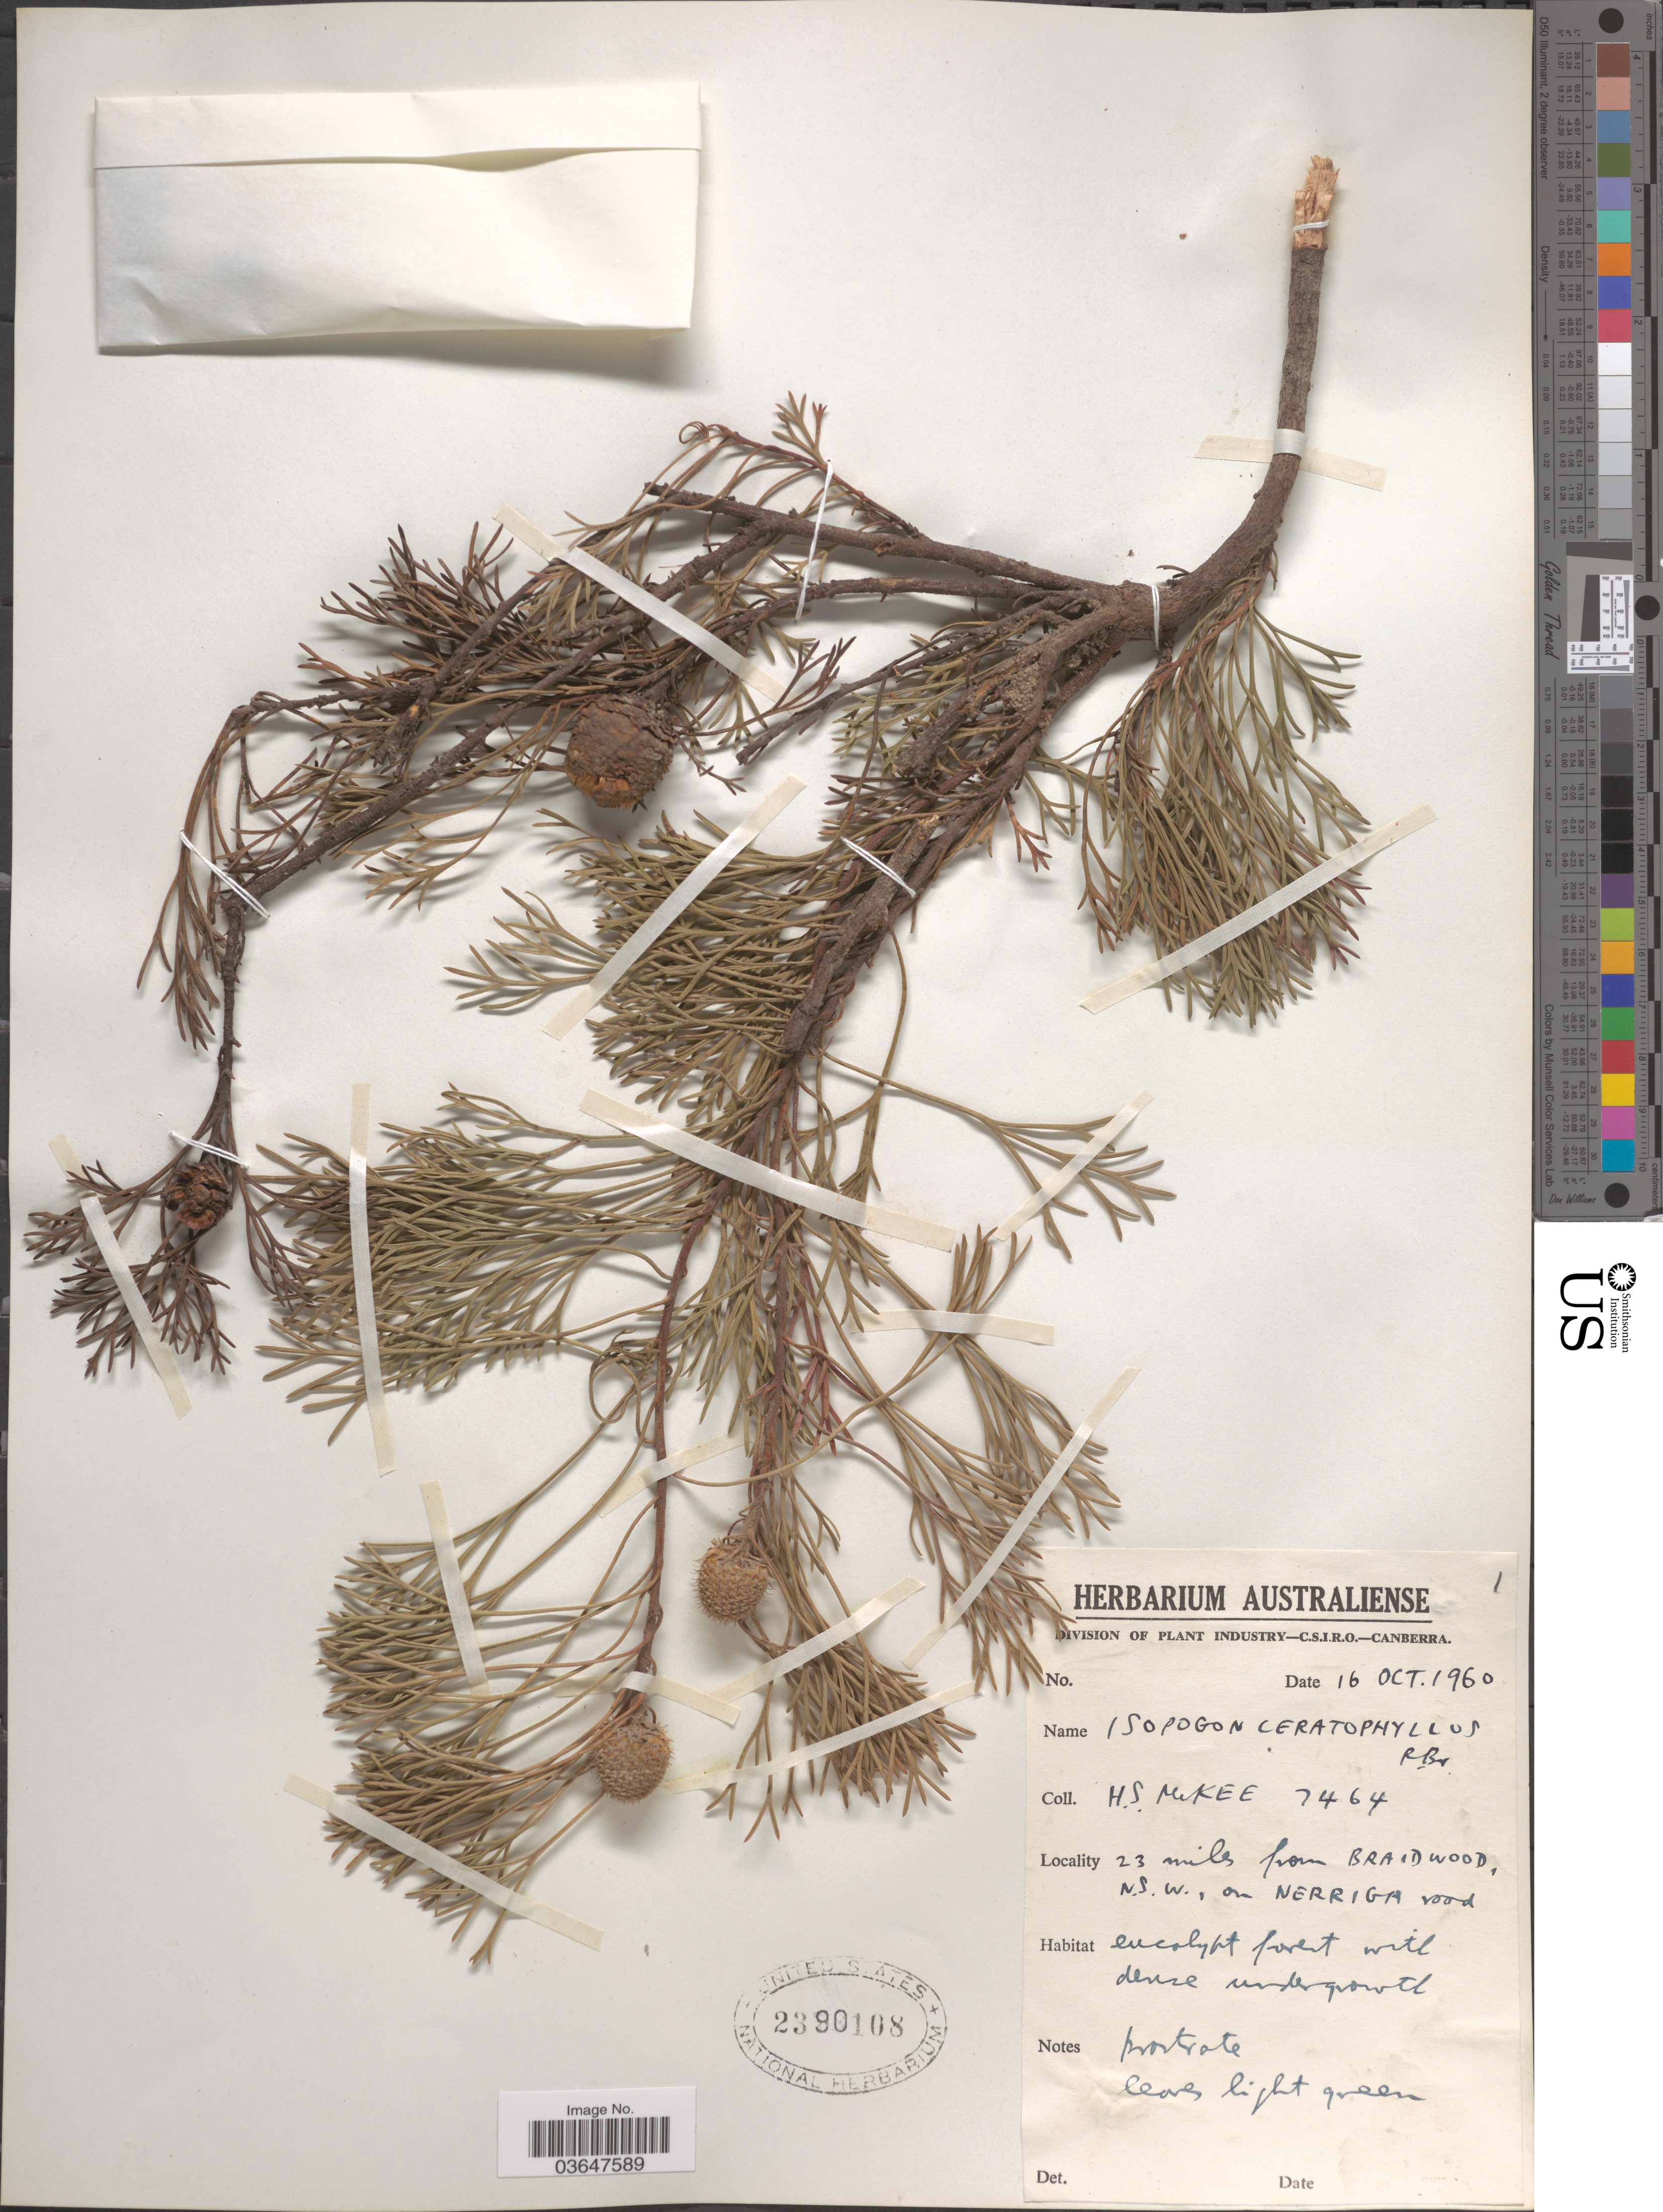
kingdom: Plantae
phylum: Tracheophyta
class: Magnoliopsida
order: Proteales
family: Proteaceae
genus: Isopogon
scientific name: Isopogon ceratophyllus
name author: R. Br.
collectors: H. S. McKee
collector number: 7464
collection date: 1960-10-16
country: Australia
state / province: New South Wales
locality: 23 miles from Braidwood, N.S.W., on Nerriga road.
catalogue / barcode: US 2390108